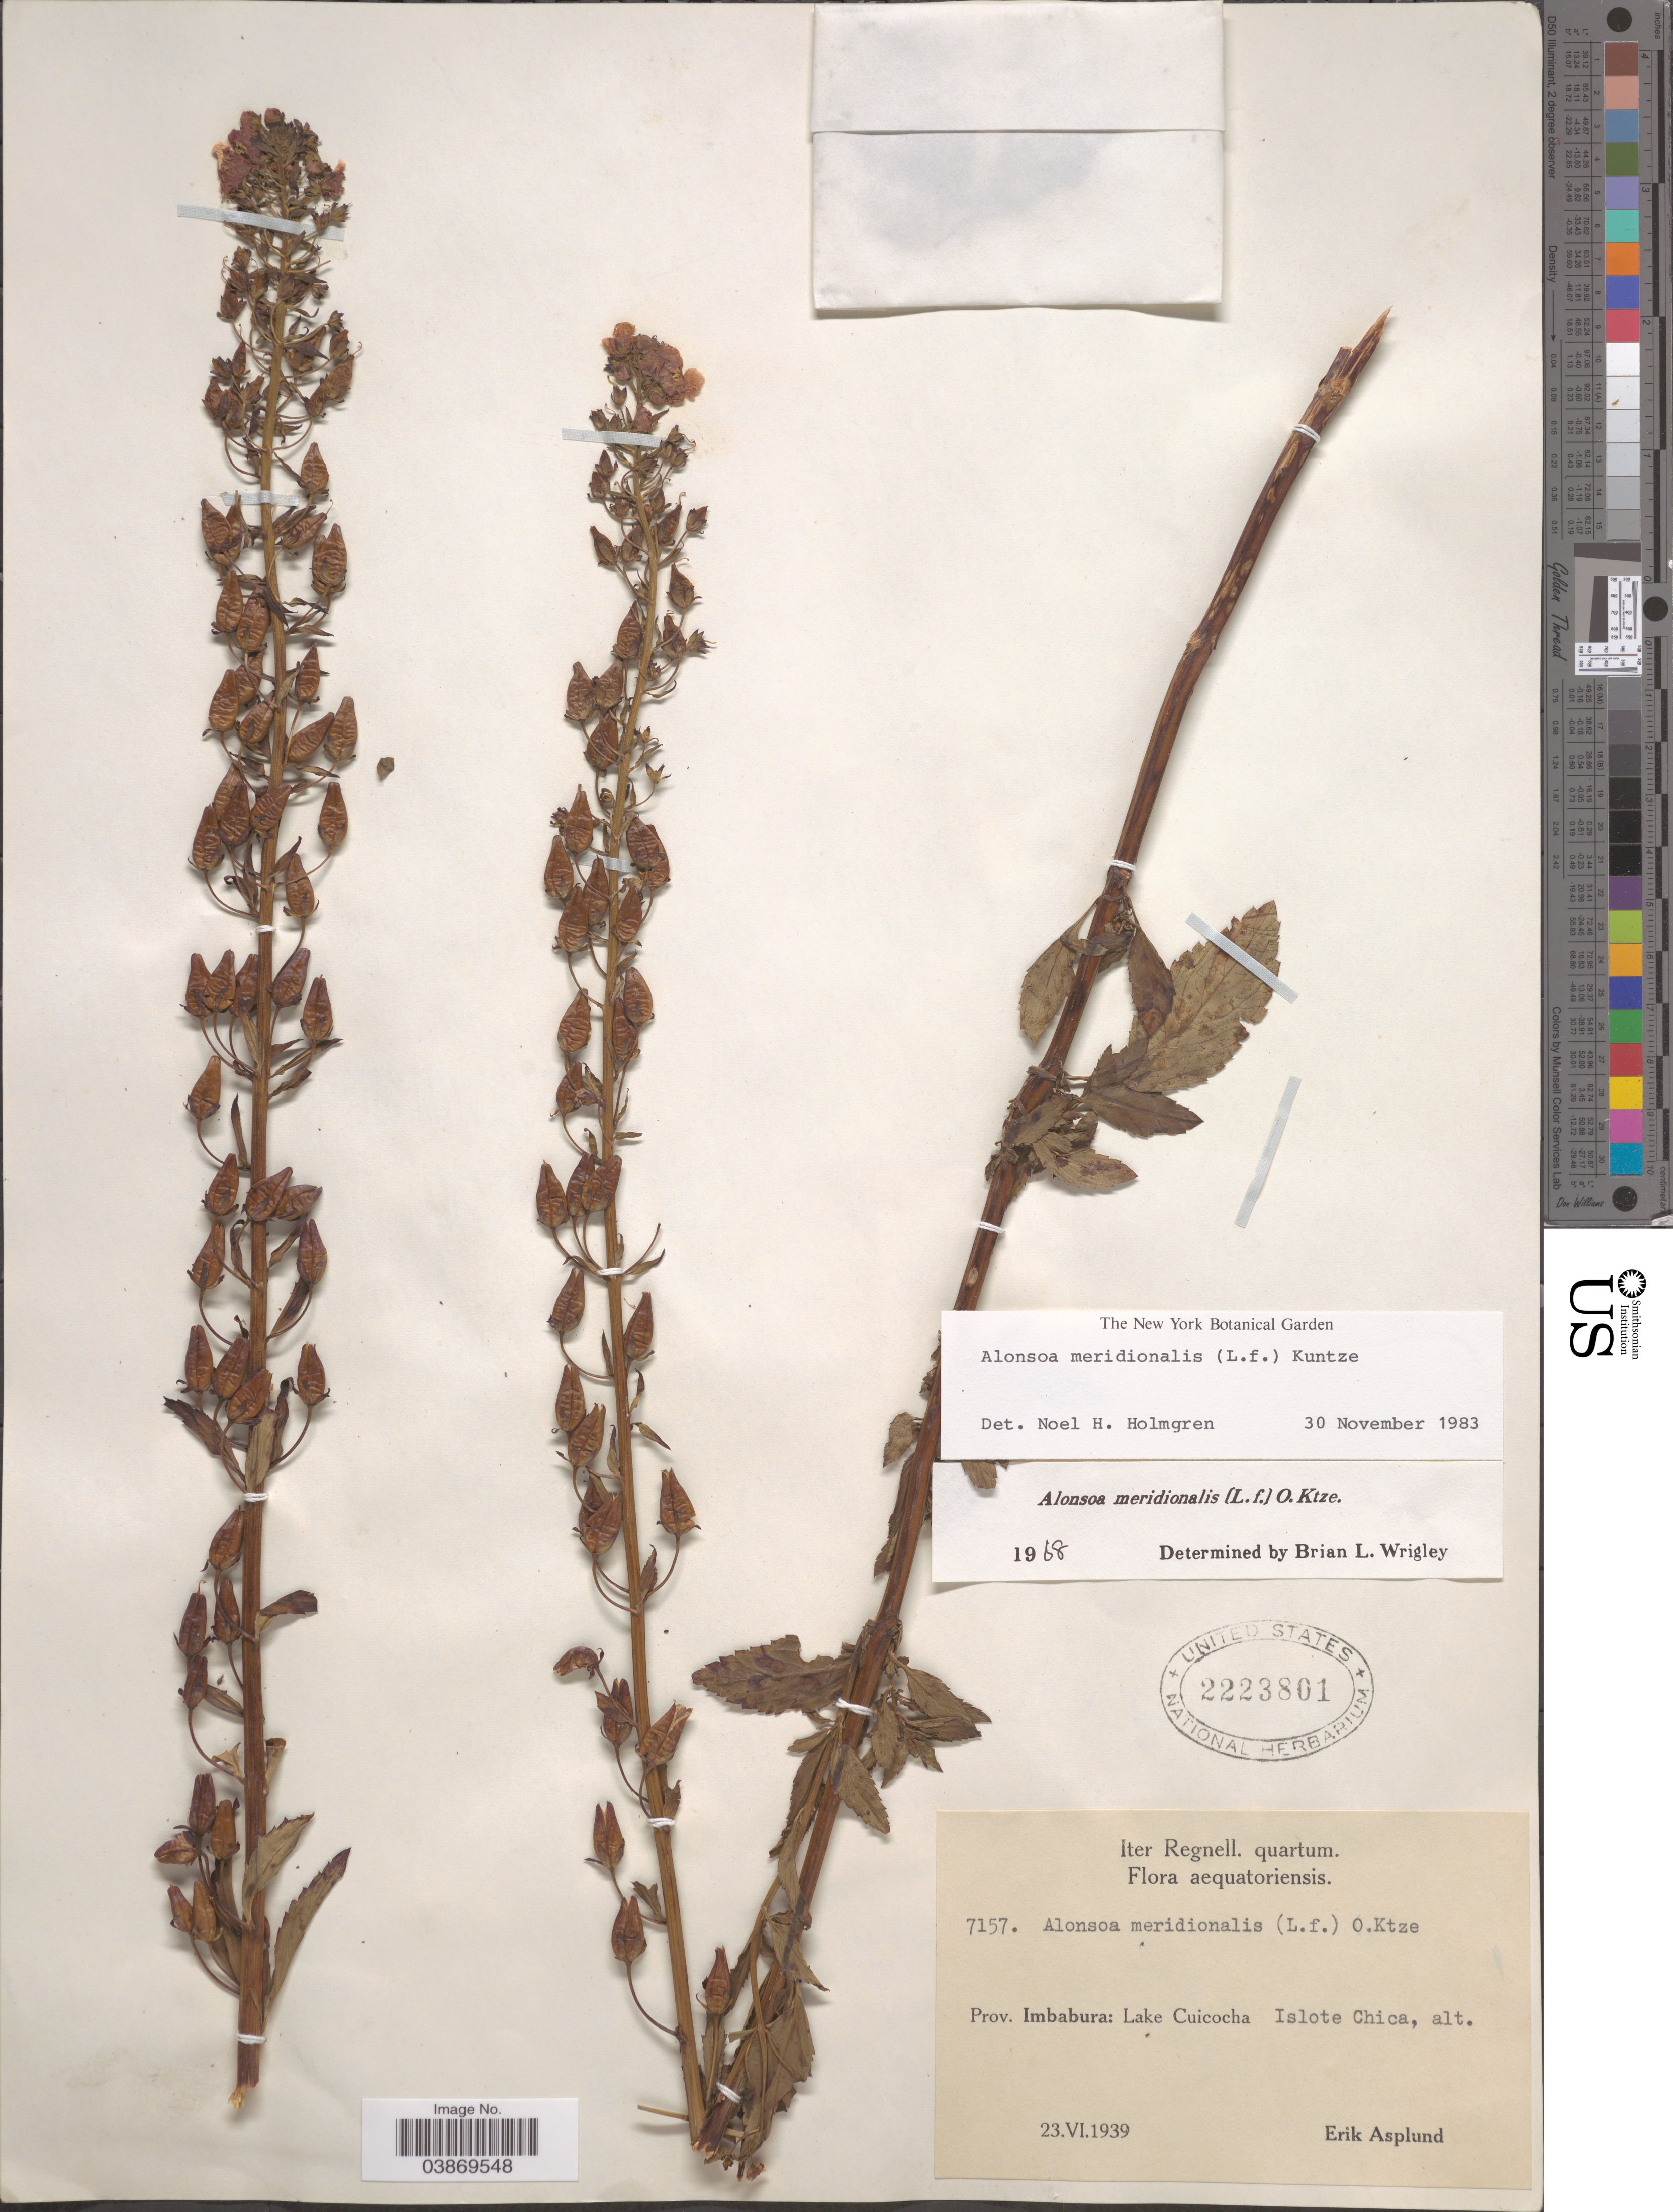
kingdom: Plantae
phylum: Tracheophyta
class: Magnoliopsida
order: Lamiales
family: Scrophulariaceae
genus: Alonsoa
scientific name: Alonsoa meridionalis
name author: (L. f.) Kuntze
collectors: E. Asplund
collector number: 7157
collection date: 1939-06-23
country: Ecuador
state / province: Imbabura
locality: Lake Cuicocha. Islote Chica.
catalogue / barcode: US 2223801